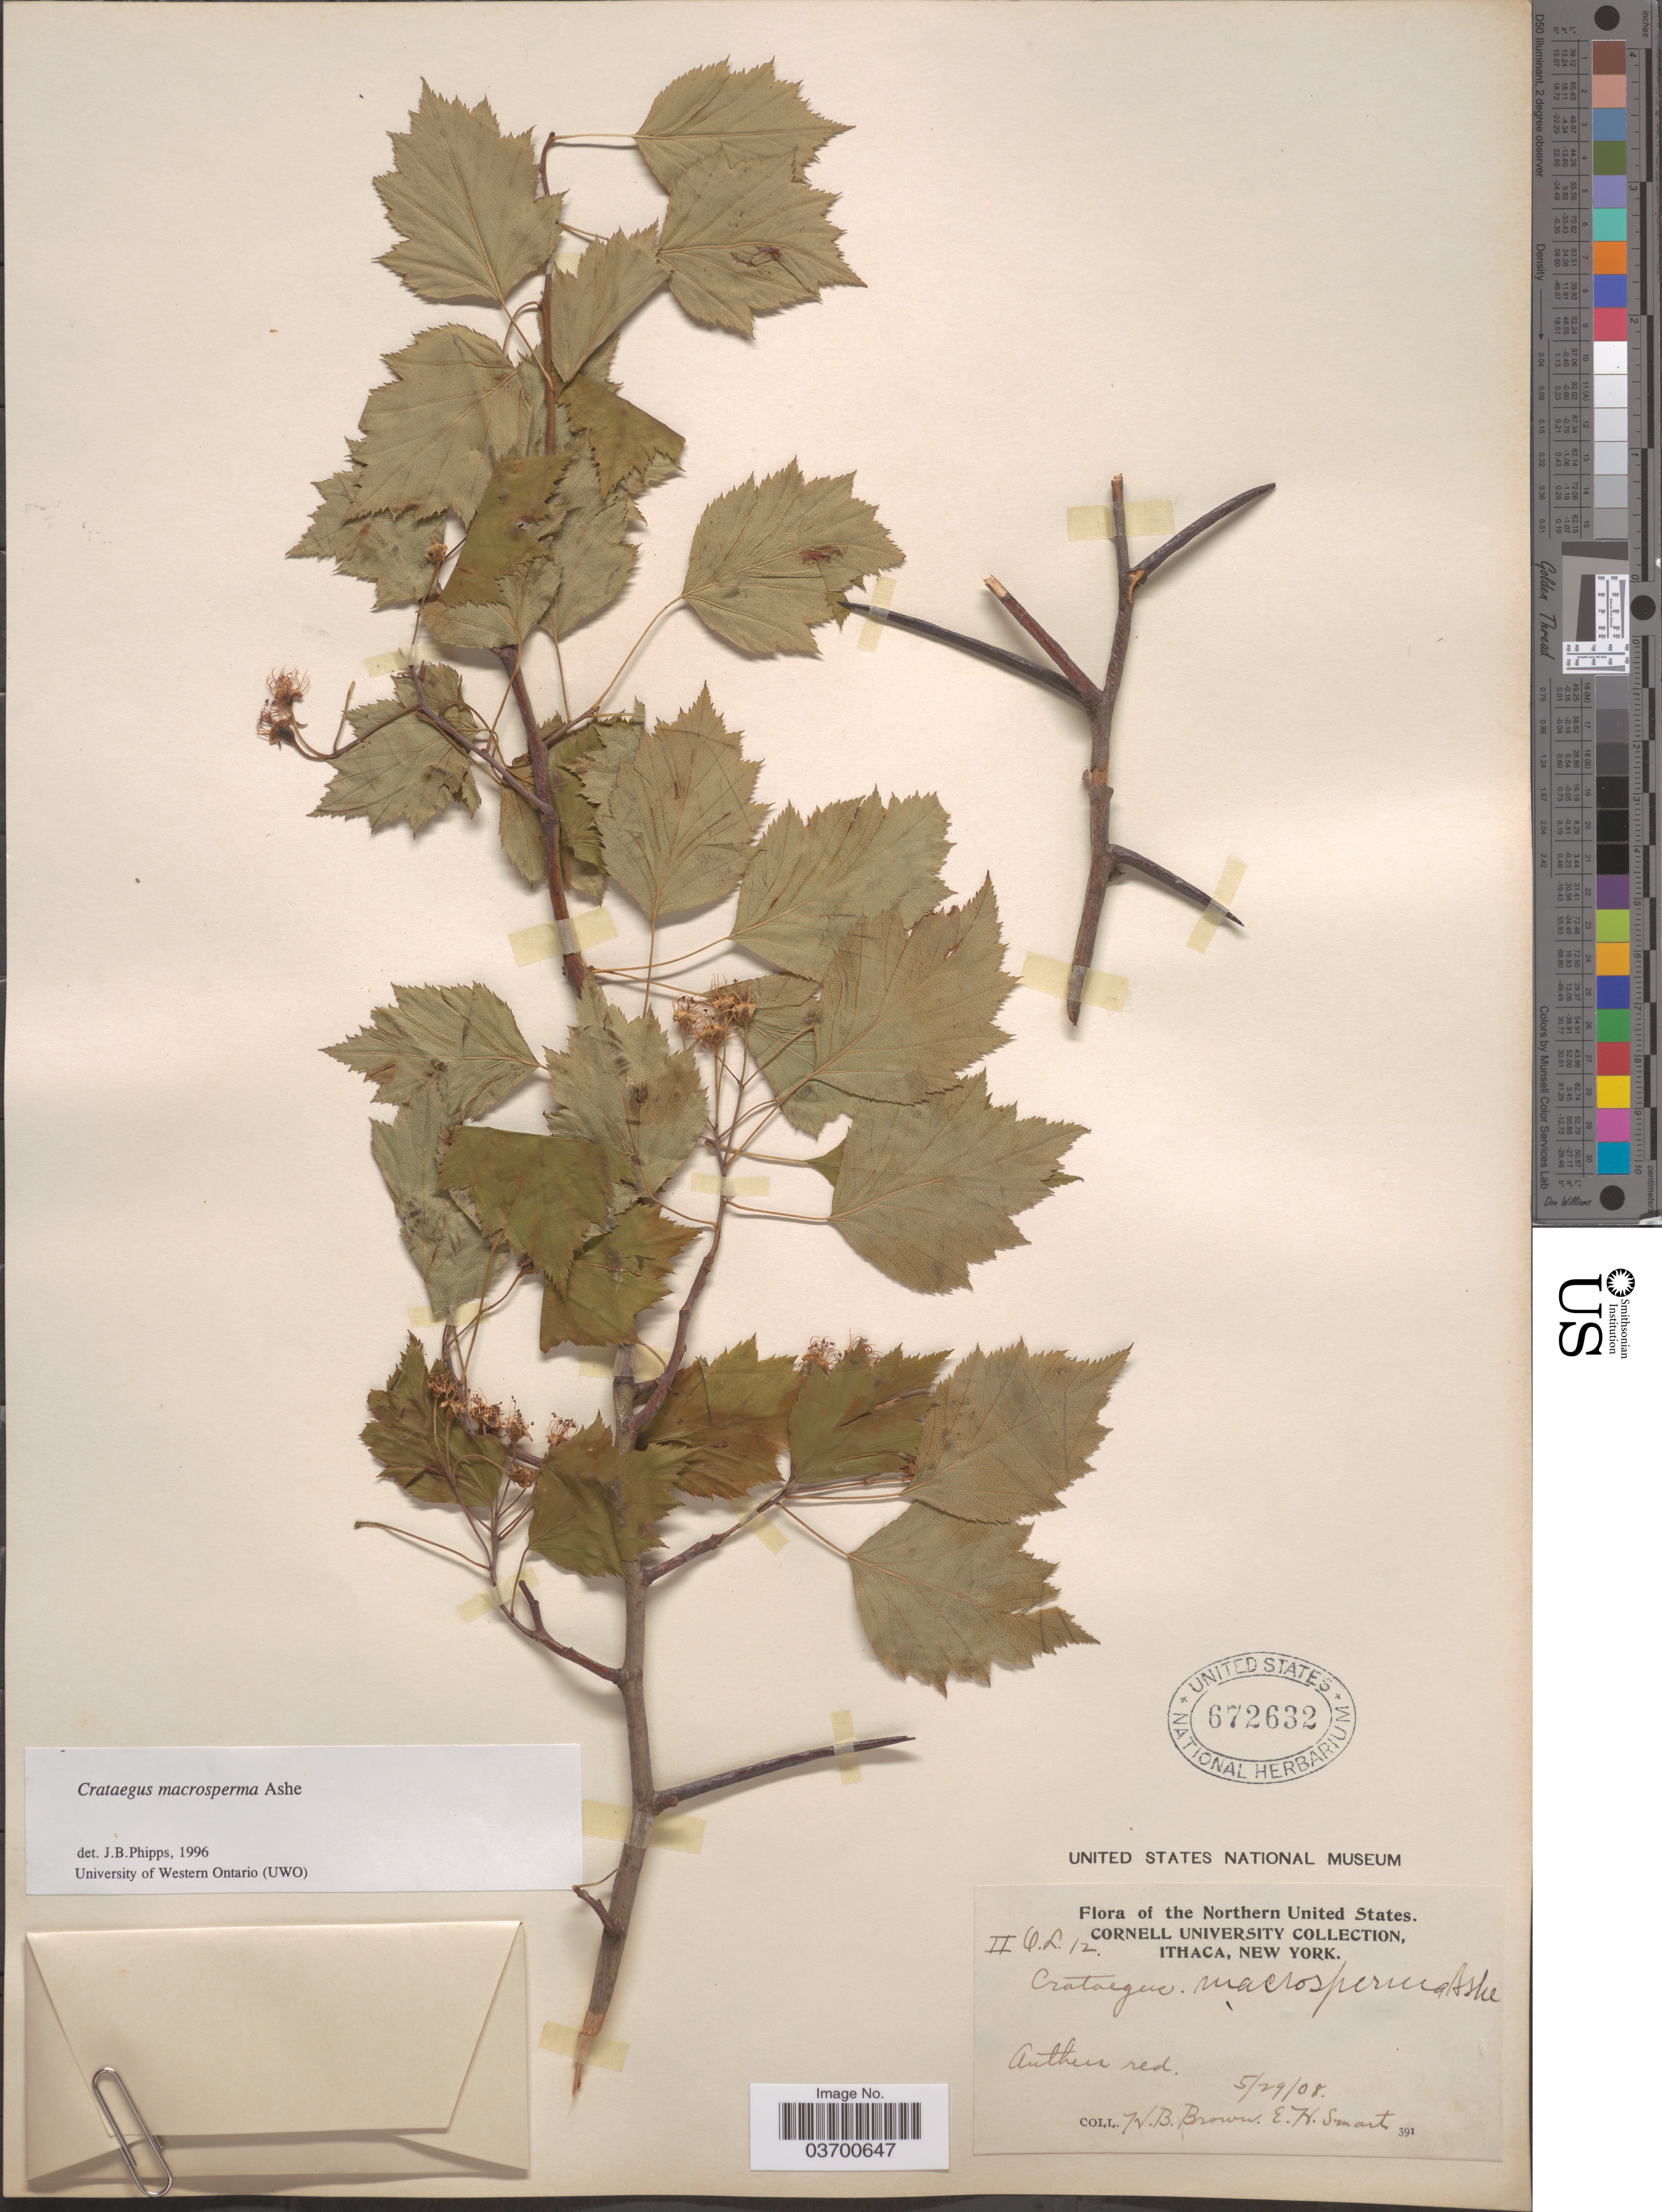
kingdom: Plantae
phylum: Tracheophyta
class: Magnoliopsida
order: Rosales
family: Rosaceae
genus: Crataegus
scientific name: Crataegus macrosperma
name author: Ashe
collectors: H. B. Brown & E. Smart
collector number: II O.L.12?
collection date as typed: Transcribed d/m/y: 29/5/8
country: United States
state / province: New York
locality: Northern United States. Ithaca.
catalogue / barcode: US 672632